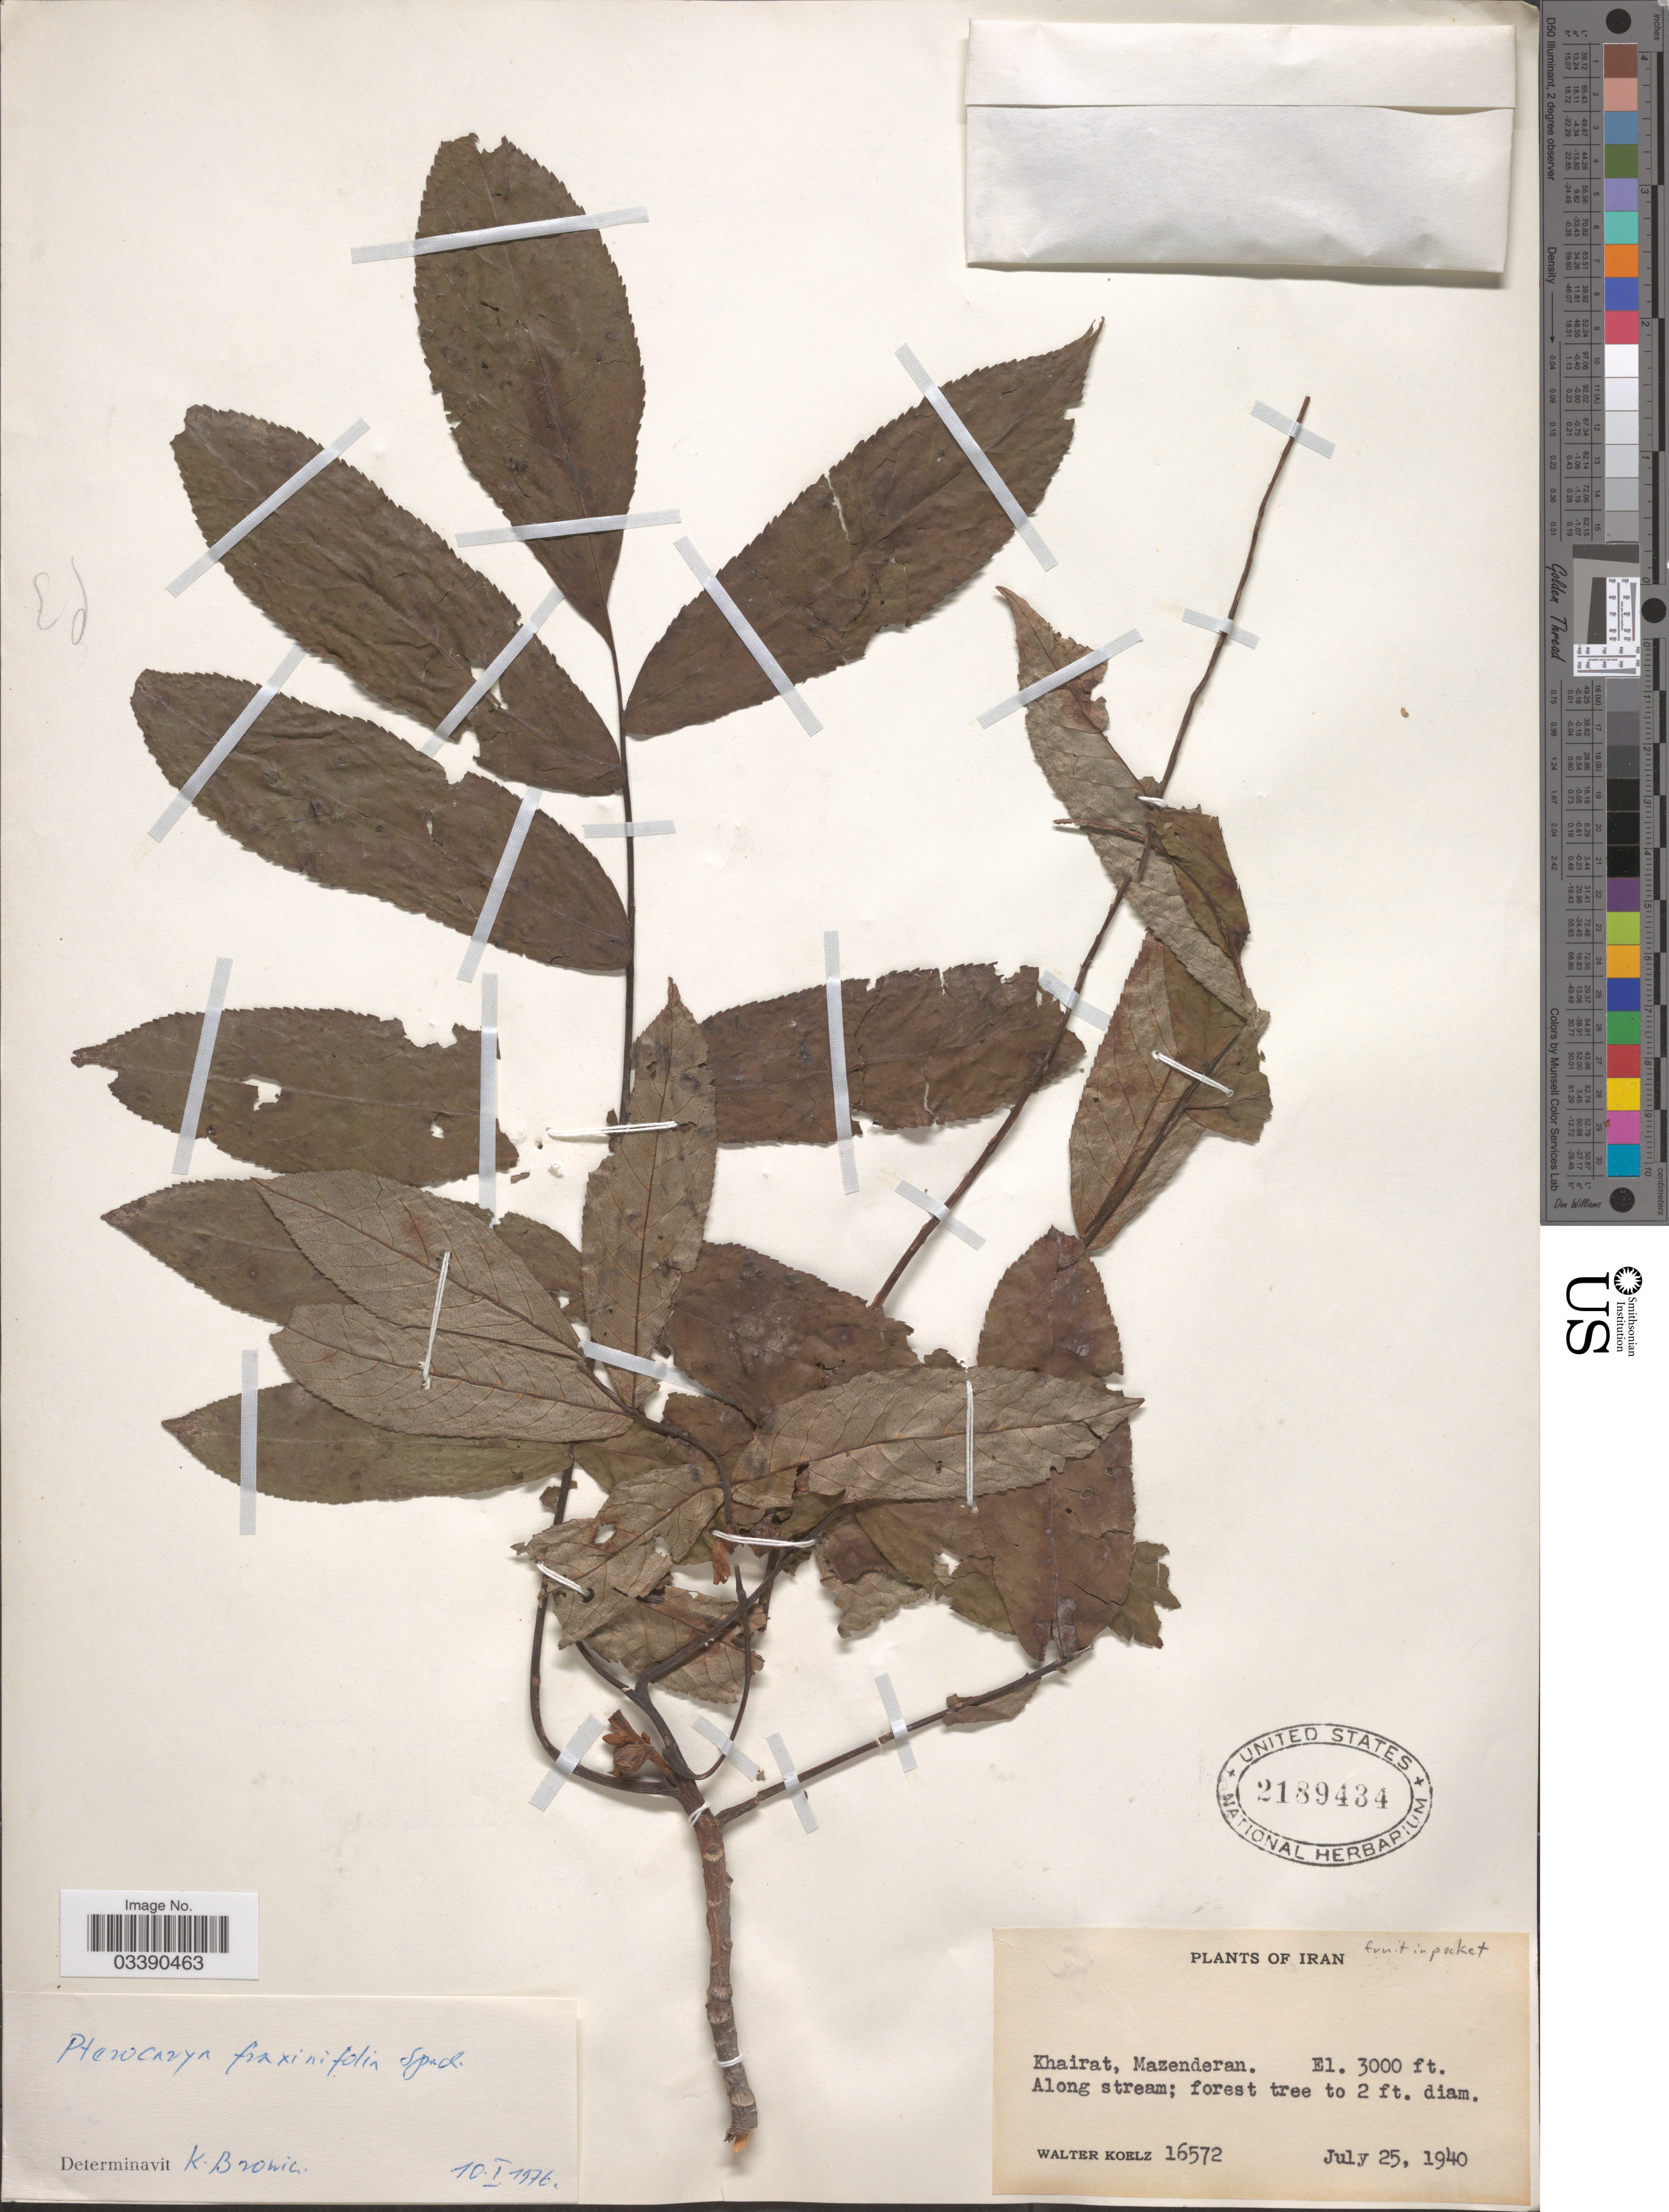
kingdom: Plantae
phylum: Tracheophyta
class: Magnoliopsida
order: Fagales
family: Juglandaceae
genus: Pterocarya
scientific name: Pterocarya fraxinifolia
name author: Spach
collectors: W. N. Koelz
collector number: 16572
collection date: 1940-07-25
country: Iran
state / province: Mazandaran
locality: Khairat, Mazenderan.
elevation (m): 914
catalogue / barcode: US 2189434